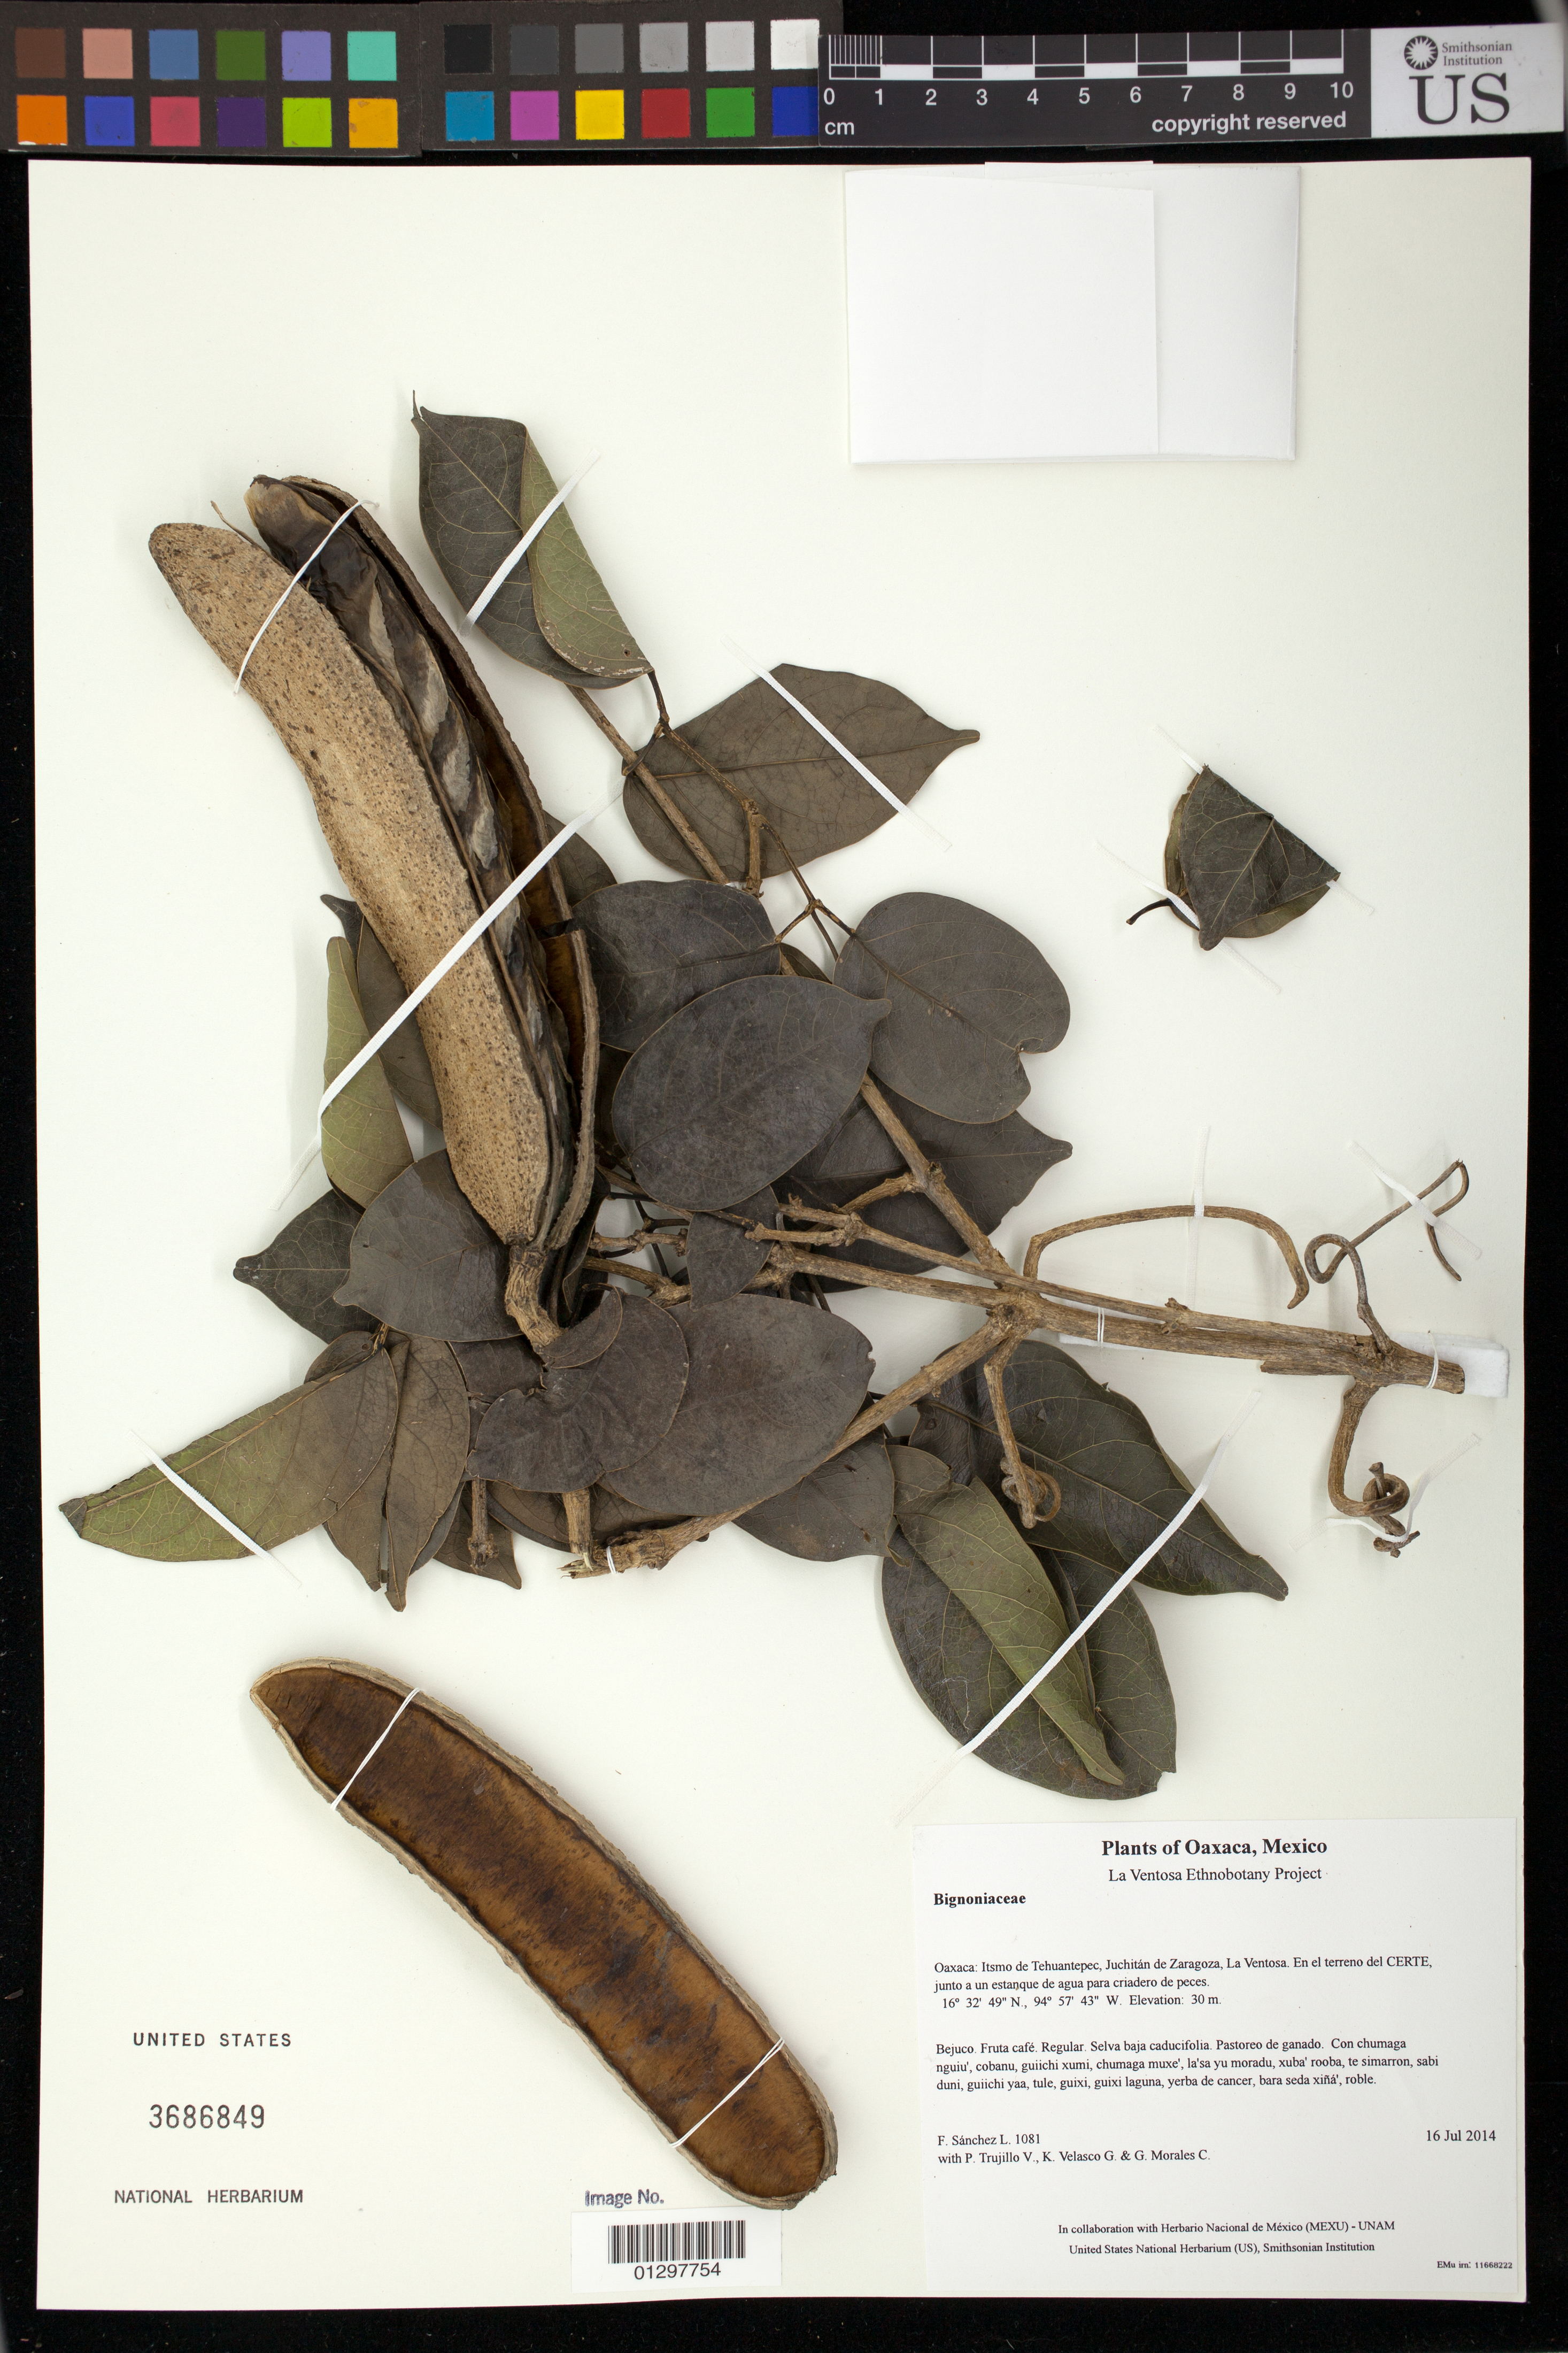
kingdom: Plantae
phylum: Tracheophyta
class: Magnoliopsida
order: Lamiales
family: Bignoniaceae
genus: Adenocalymma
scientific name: Adenocalymma calderonii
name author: (Standl.) Seibert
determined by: Strong, Mark T., (BOT), Smithsonian Institution - National Museum of Natural History (UNITED STATES)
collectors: F. Sánchez L., P. Trujillo V., K. Velasco G. & G. Morales C.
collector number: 1081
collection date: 2014-07-16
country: Mexico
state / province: Oaxaca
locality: Itsmo de Tehuantepec, Juchitán de Zaragoza, La Ventosa. En el terreno del CERTE, junto a un estanque de agua para criadero de peces.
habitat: Selva baja caducifolia. Pastoreo de ganado.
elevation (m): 30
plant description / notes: MEXU, US; Luba'. Cuaananaxhi namuu. Nuu.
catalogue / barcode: US 3686849